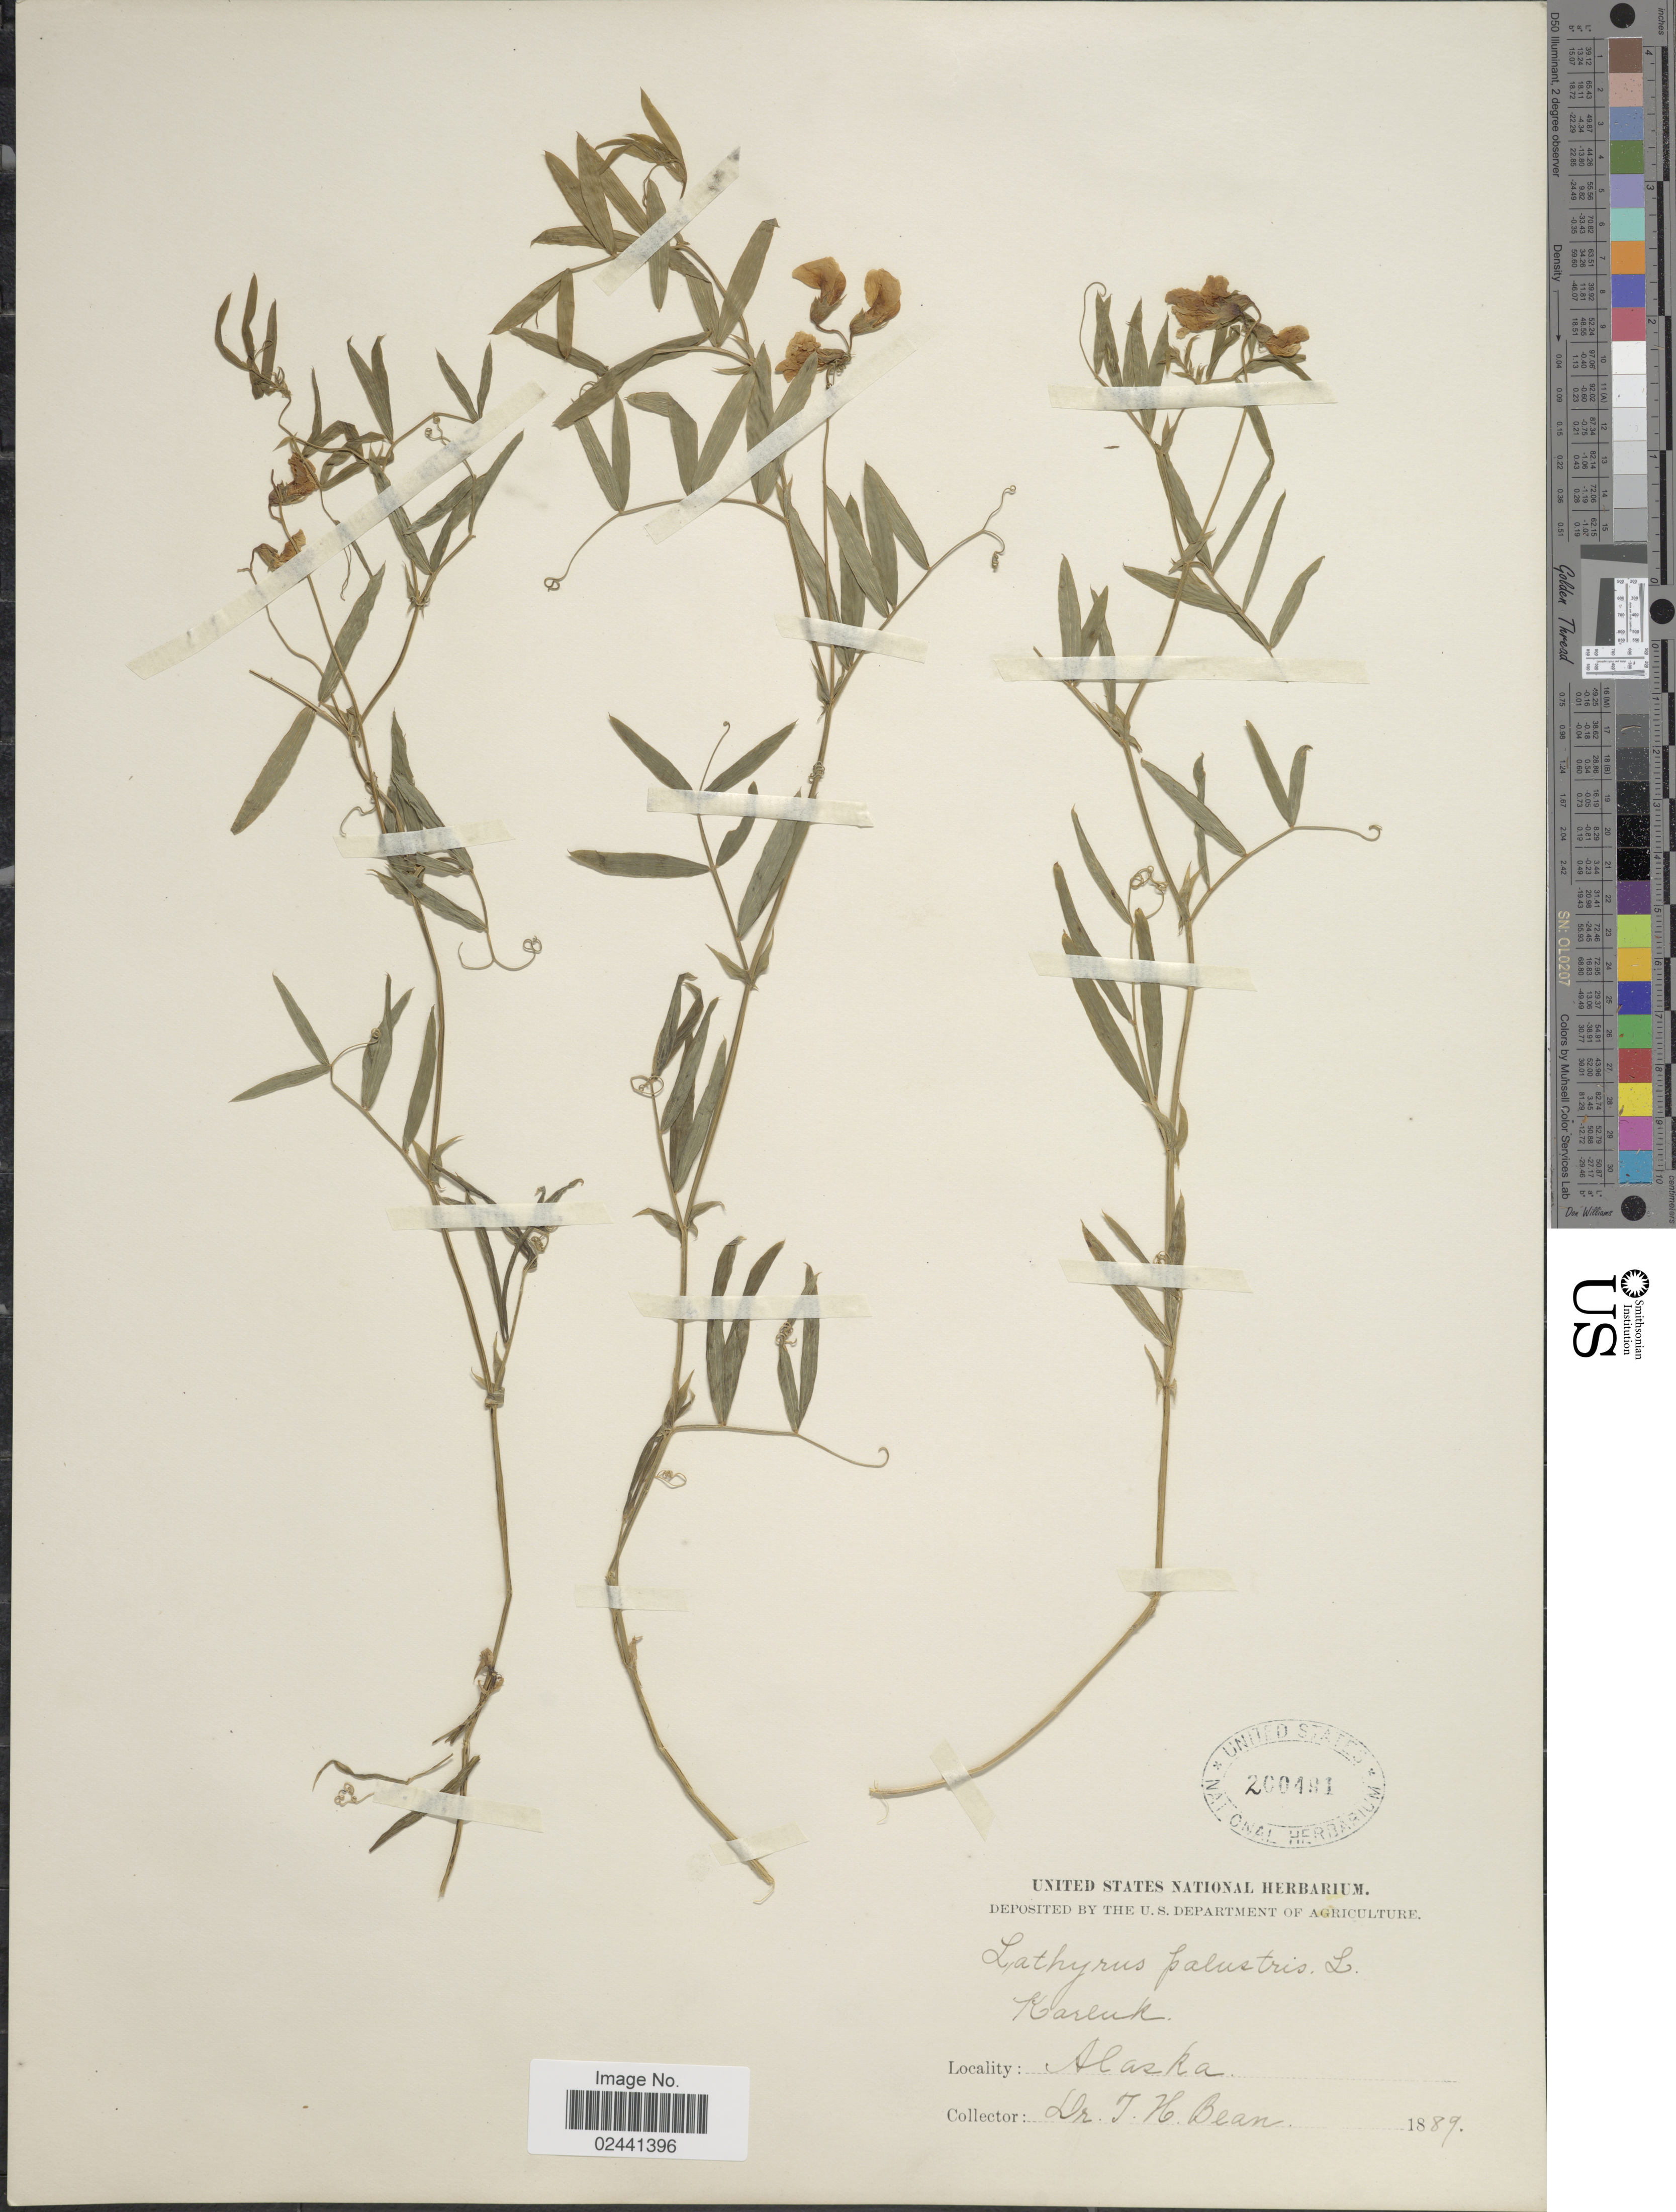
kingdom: Plantae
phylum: Tracheophyta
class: Magnoliopsida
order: Fabales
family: Fabaceae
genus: Lathyrus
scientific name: Lathyrus palustris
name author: L.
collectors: T. Bean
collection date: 1889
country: United States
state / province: Alaska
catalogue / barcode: US 200491